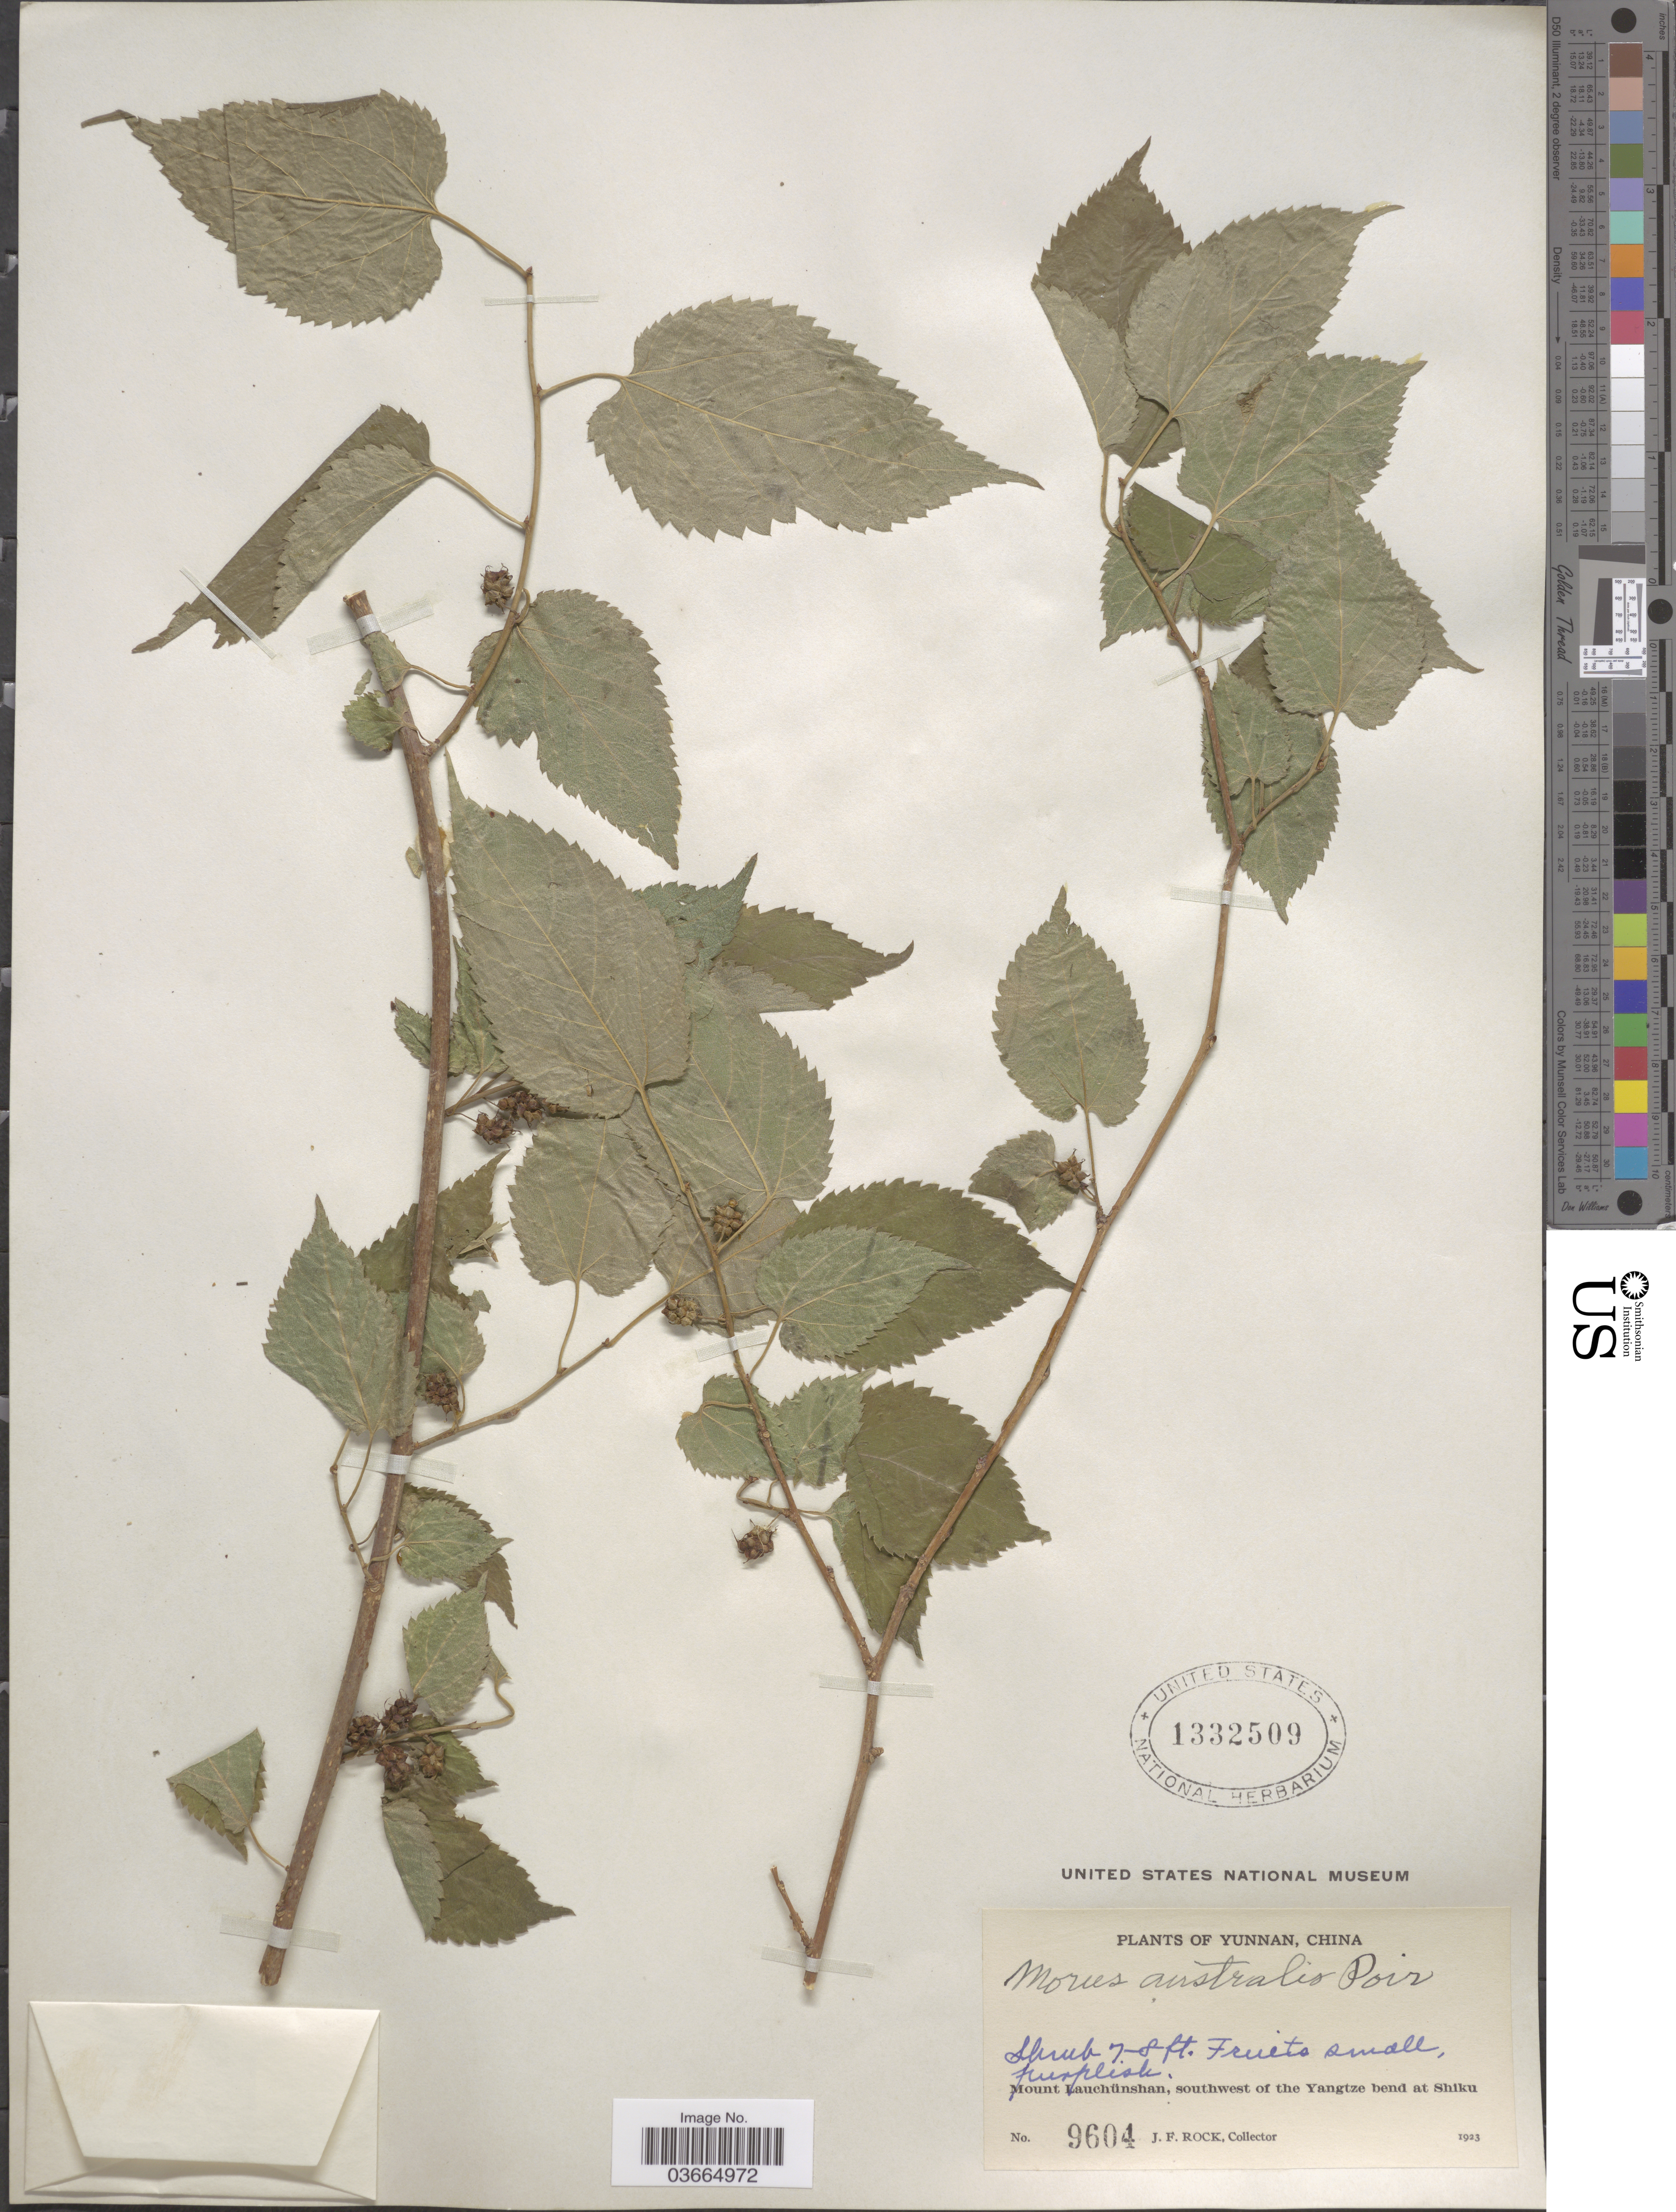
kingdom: Plantae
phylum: Tracheophyta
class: Magnoliopsida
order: Rosales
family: Moraceae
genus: Morus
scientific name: Morus australis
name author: Poir.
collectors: J. Rock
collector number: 9604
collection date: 1923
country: China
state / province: Yunnan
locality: Mount Lauchünshan, southwest of the Yangtze bend at Shiku.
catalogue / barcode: US 1332509